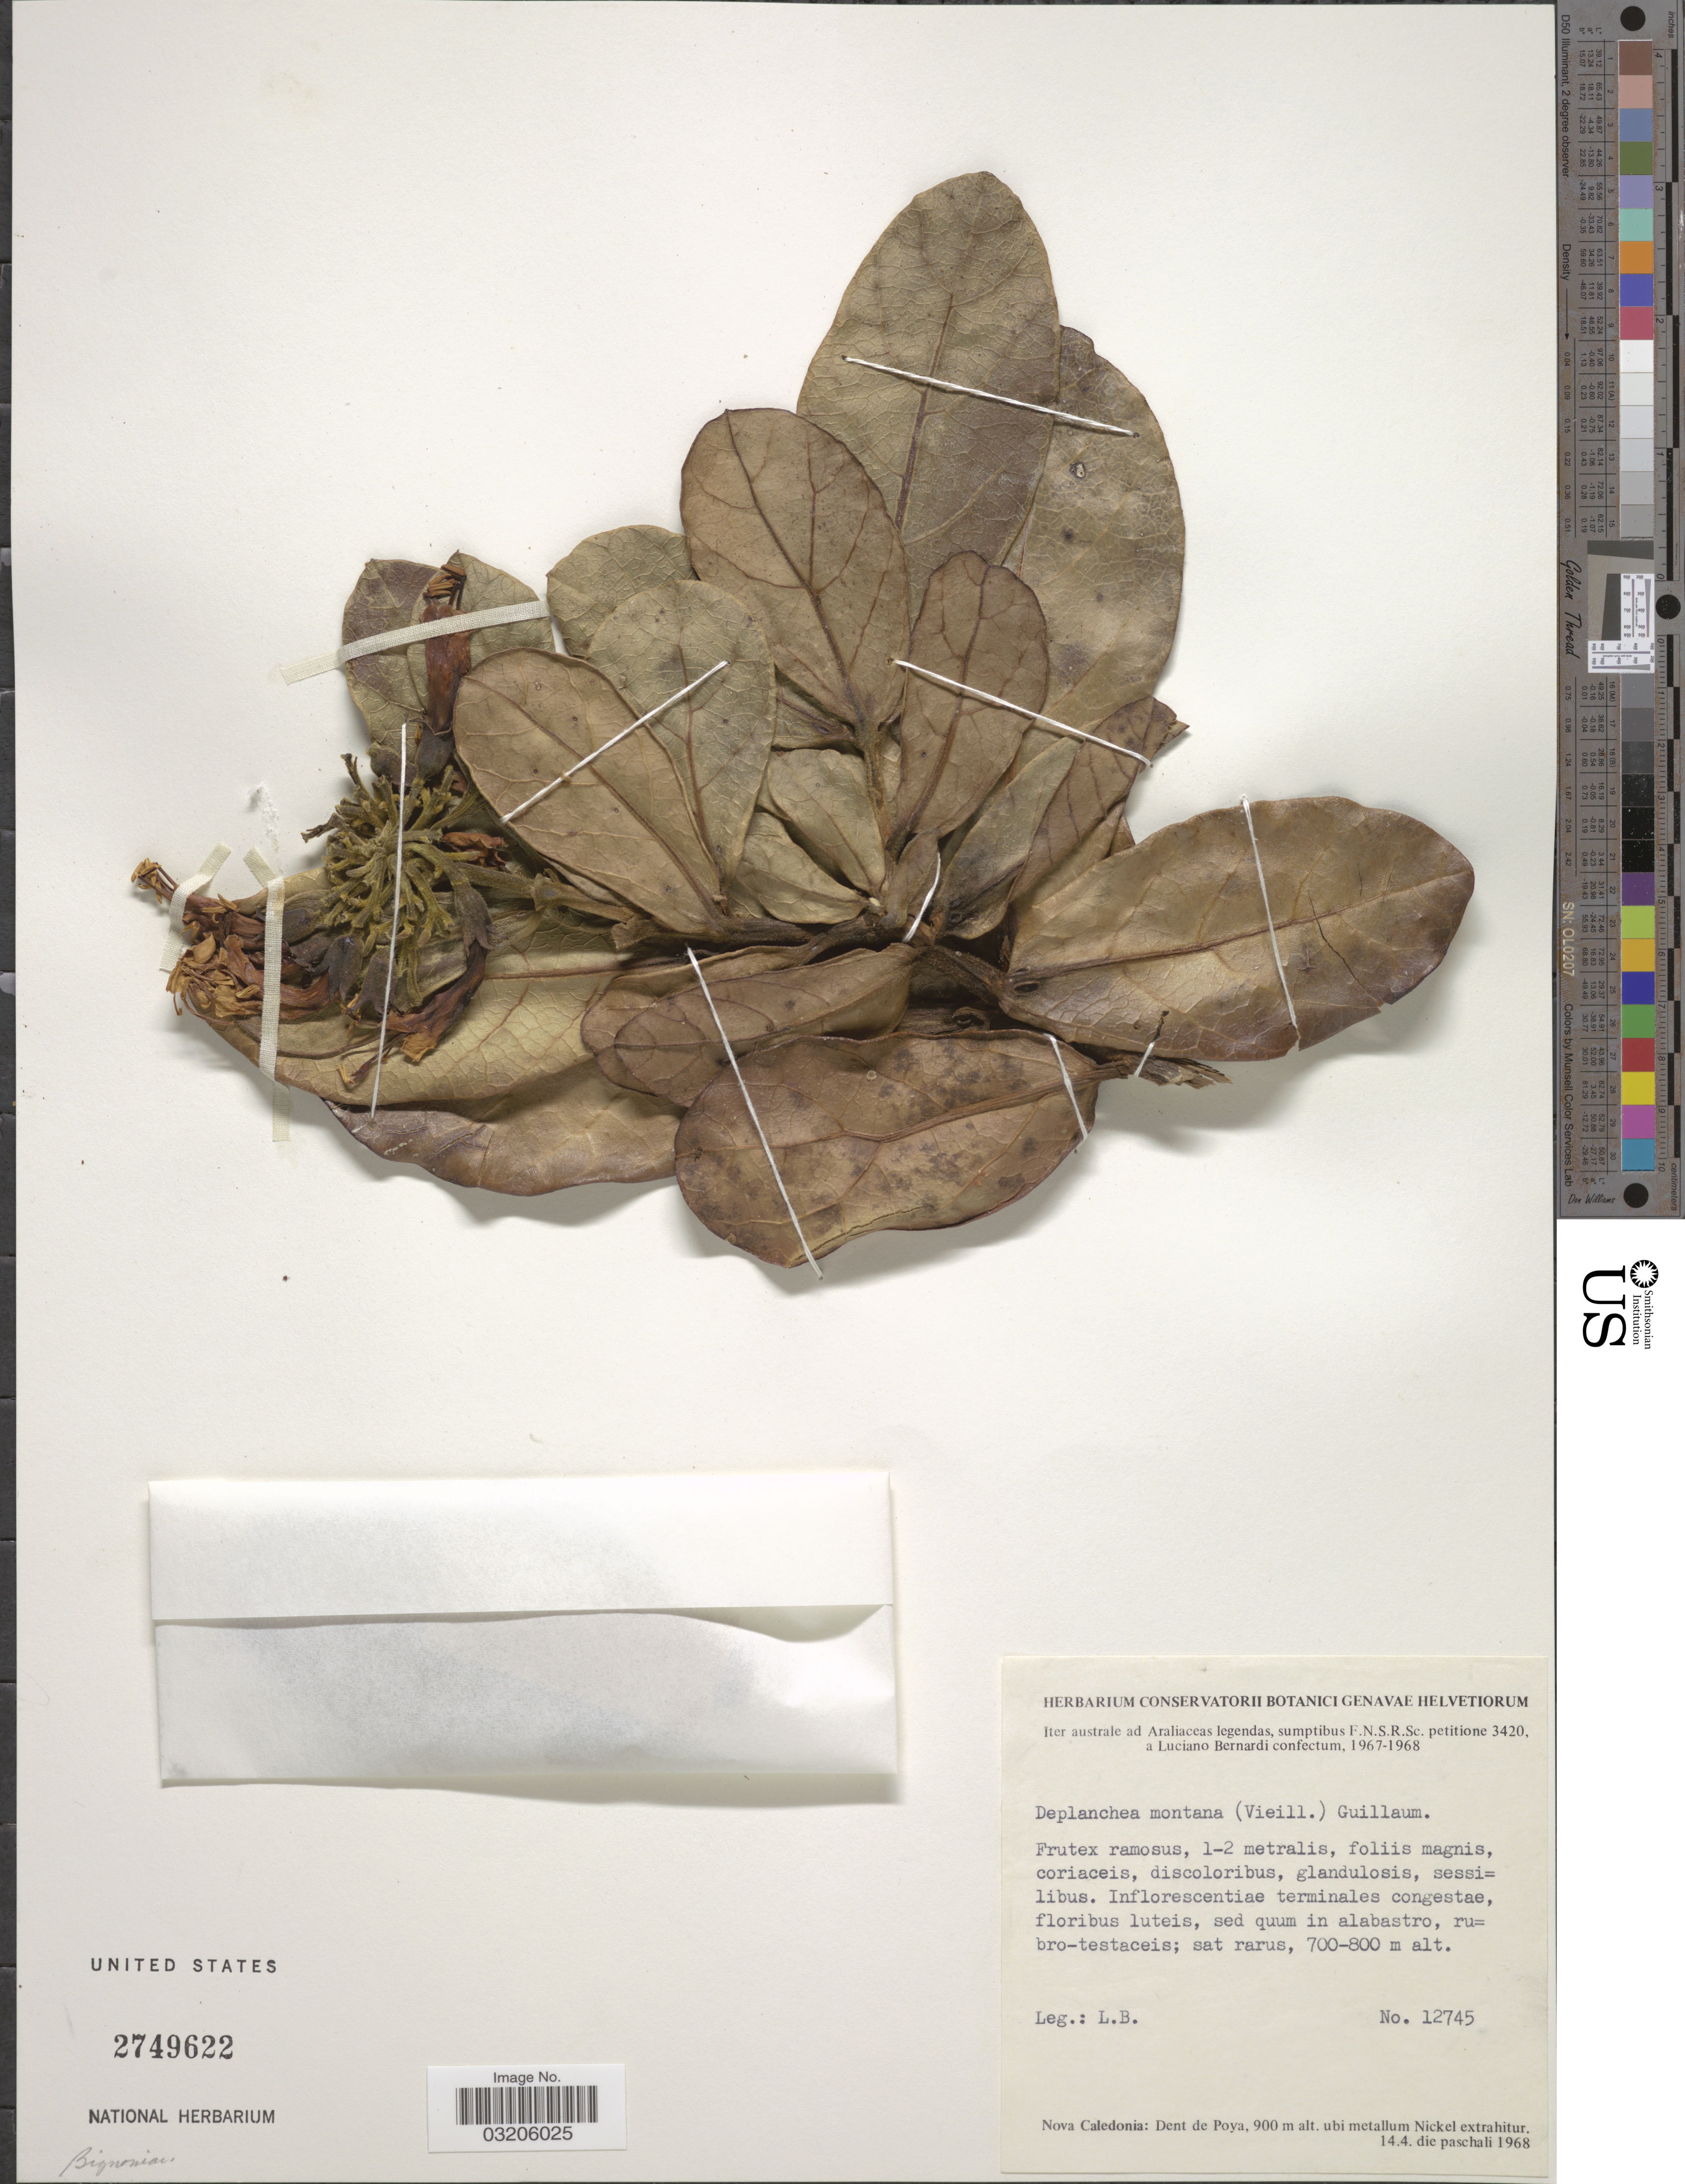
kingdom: Plantae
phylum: Tracheophyta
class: Magnoliopsida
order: Lamiales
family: Bignoniaceae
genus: Deplanchea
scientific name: Deplanchea montana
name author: (Vieill. ex Beauvis.) Guillaumin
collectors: L. Bernardi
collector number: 12745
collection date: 1968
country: New Caledonia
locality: Dent de Poya.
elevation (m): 700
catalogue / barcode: US 2749622